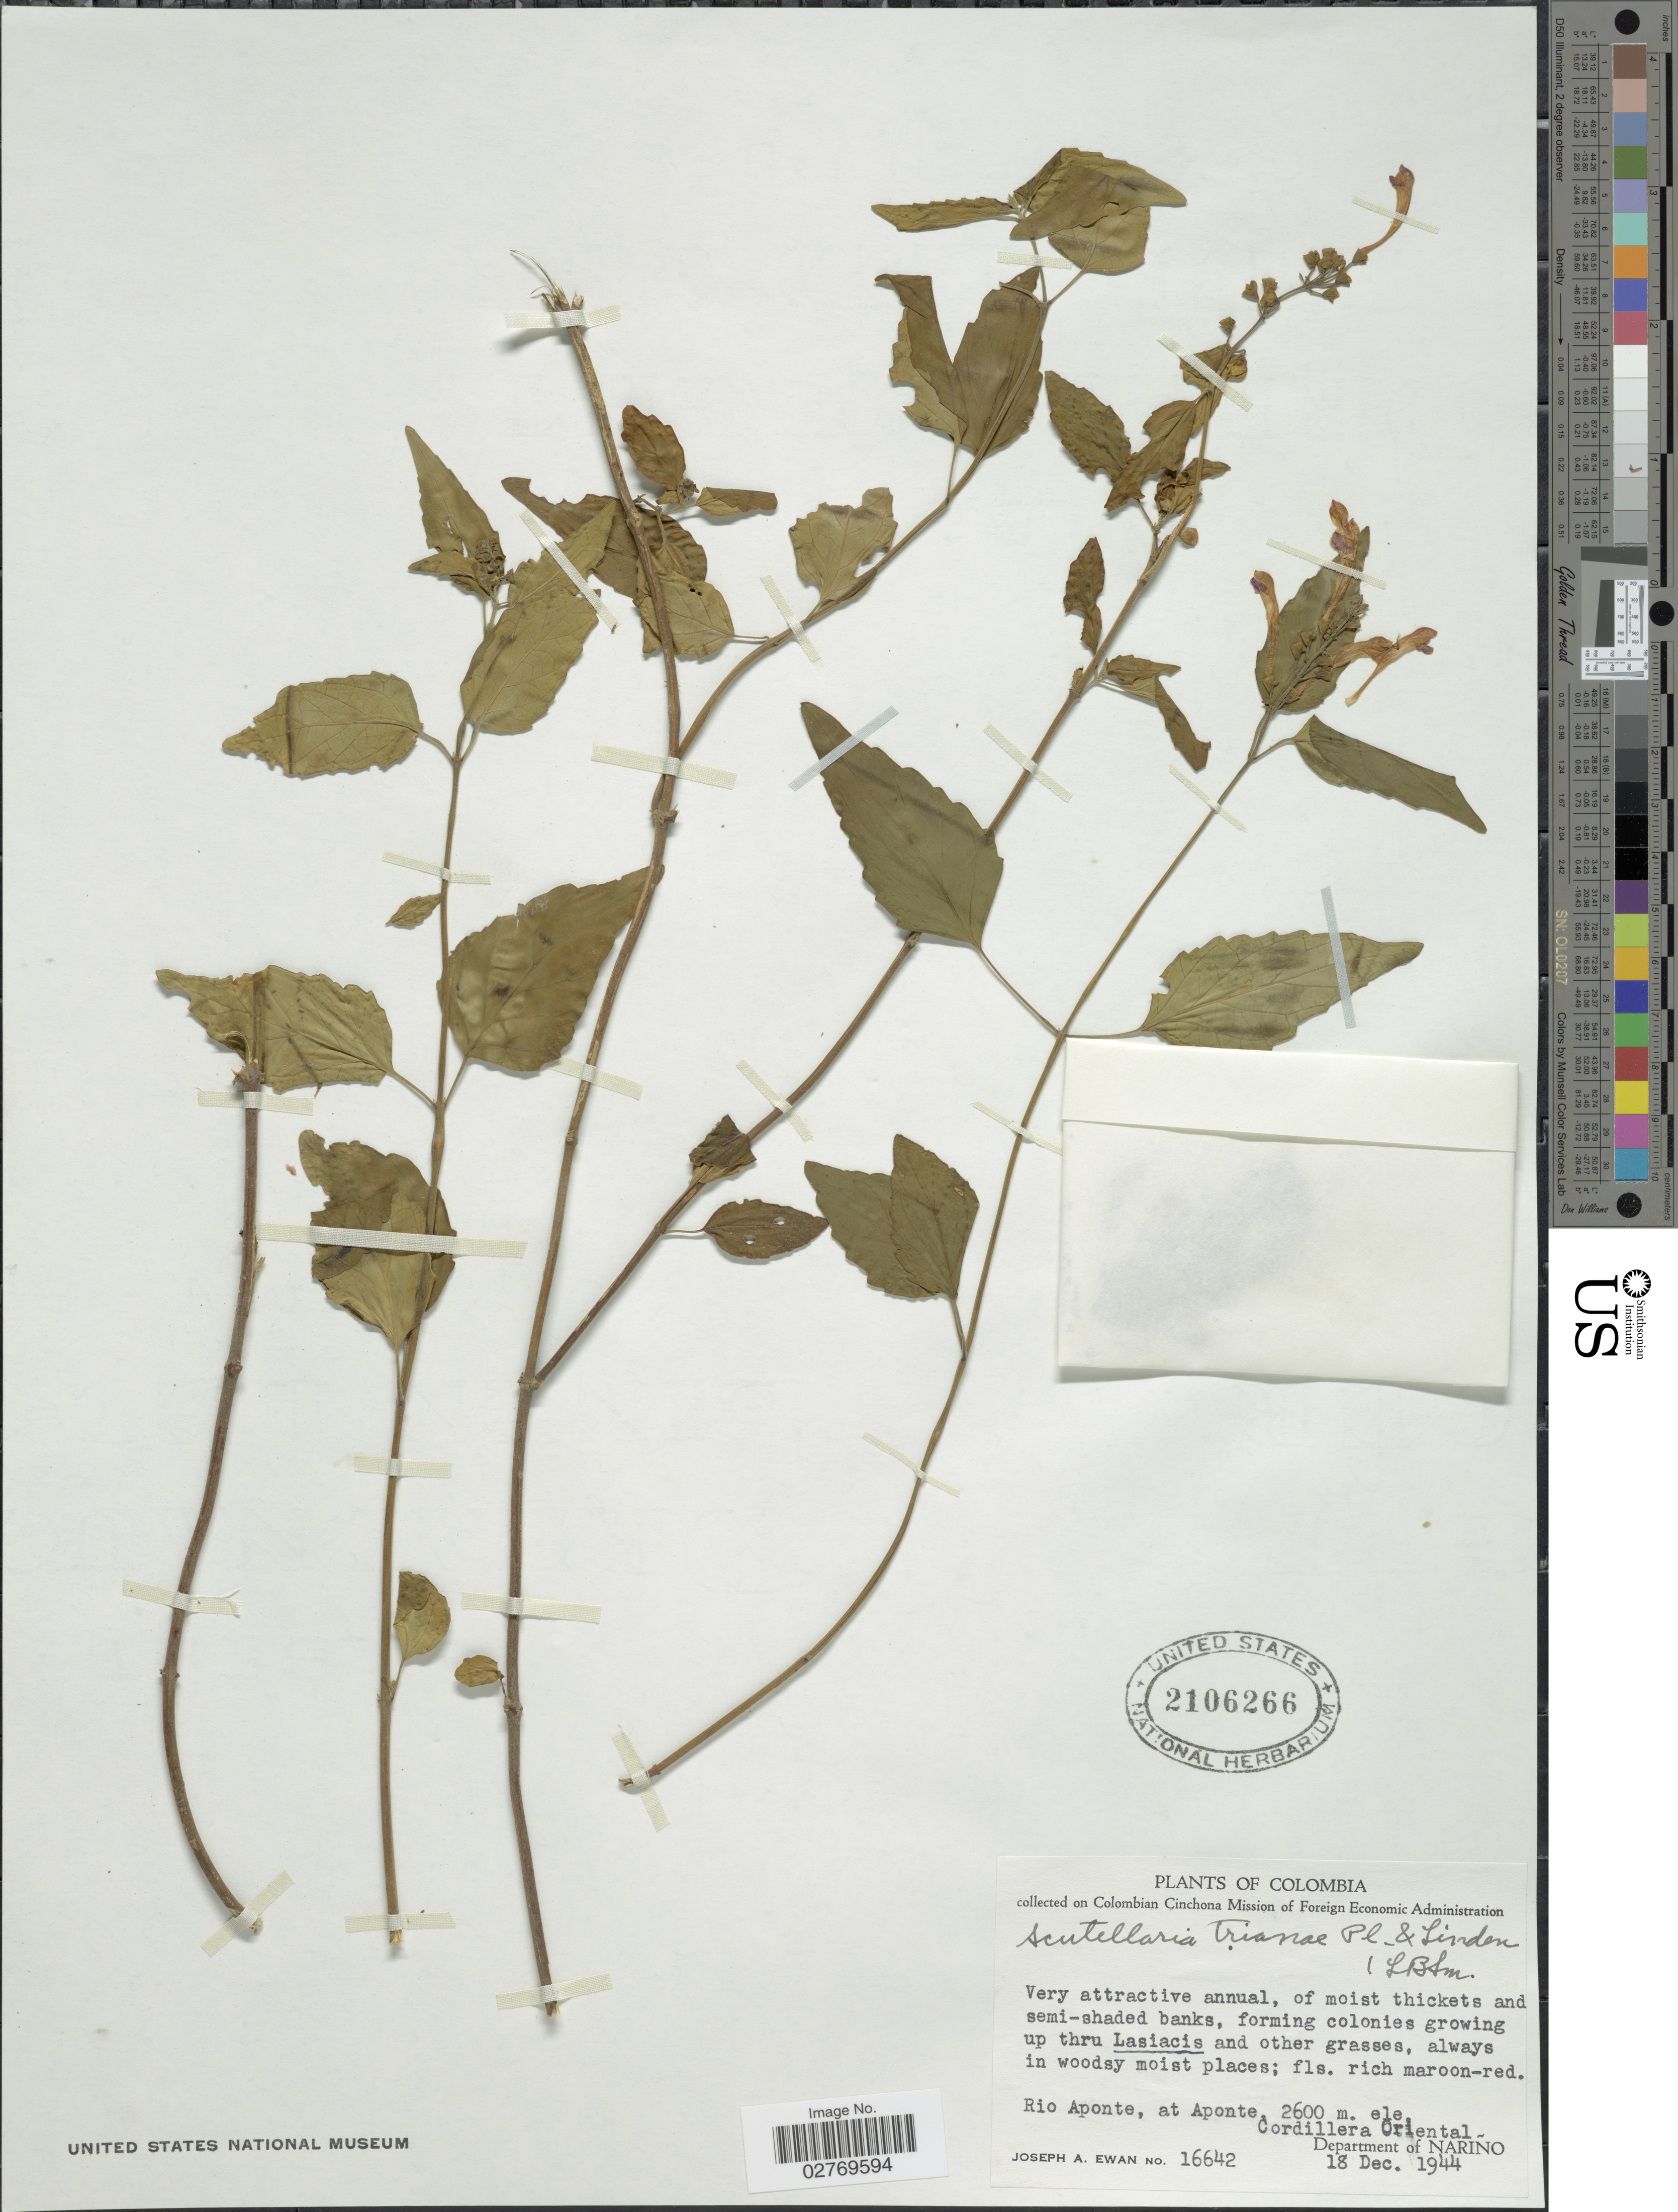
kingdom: Plantae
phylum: Tracheophyta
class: Magnoliopsida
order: Lamiales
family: Lamiaceae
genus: Scutellaria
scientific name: Scutellaria trianae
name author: Planch. & Linden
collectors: J. A. Ewan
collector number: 16642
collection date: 1944-12-18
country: Colombia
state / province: Nariño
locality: Rio Aponte, at Aponte. Cordillera Oriental. Department of Nariño.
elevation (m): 2600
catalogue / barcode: US 2106266